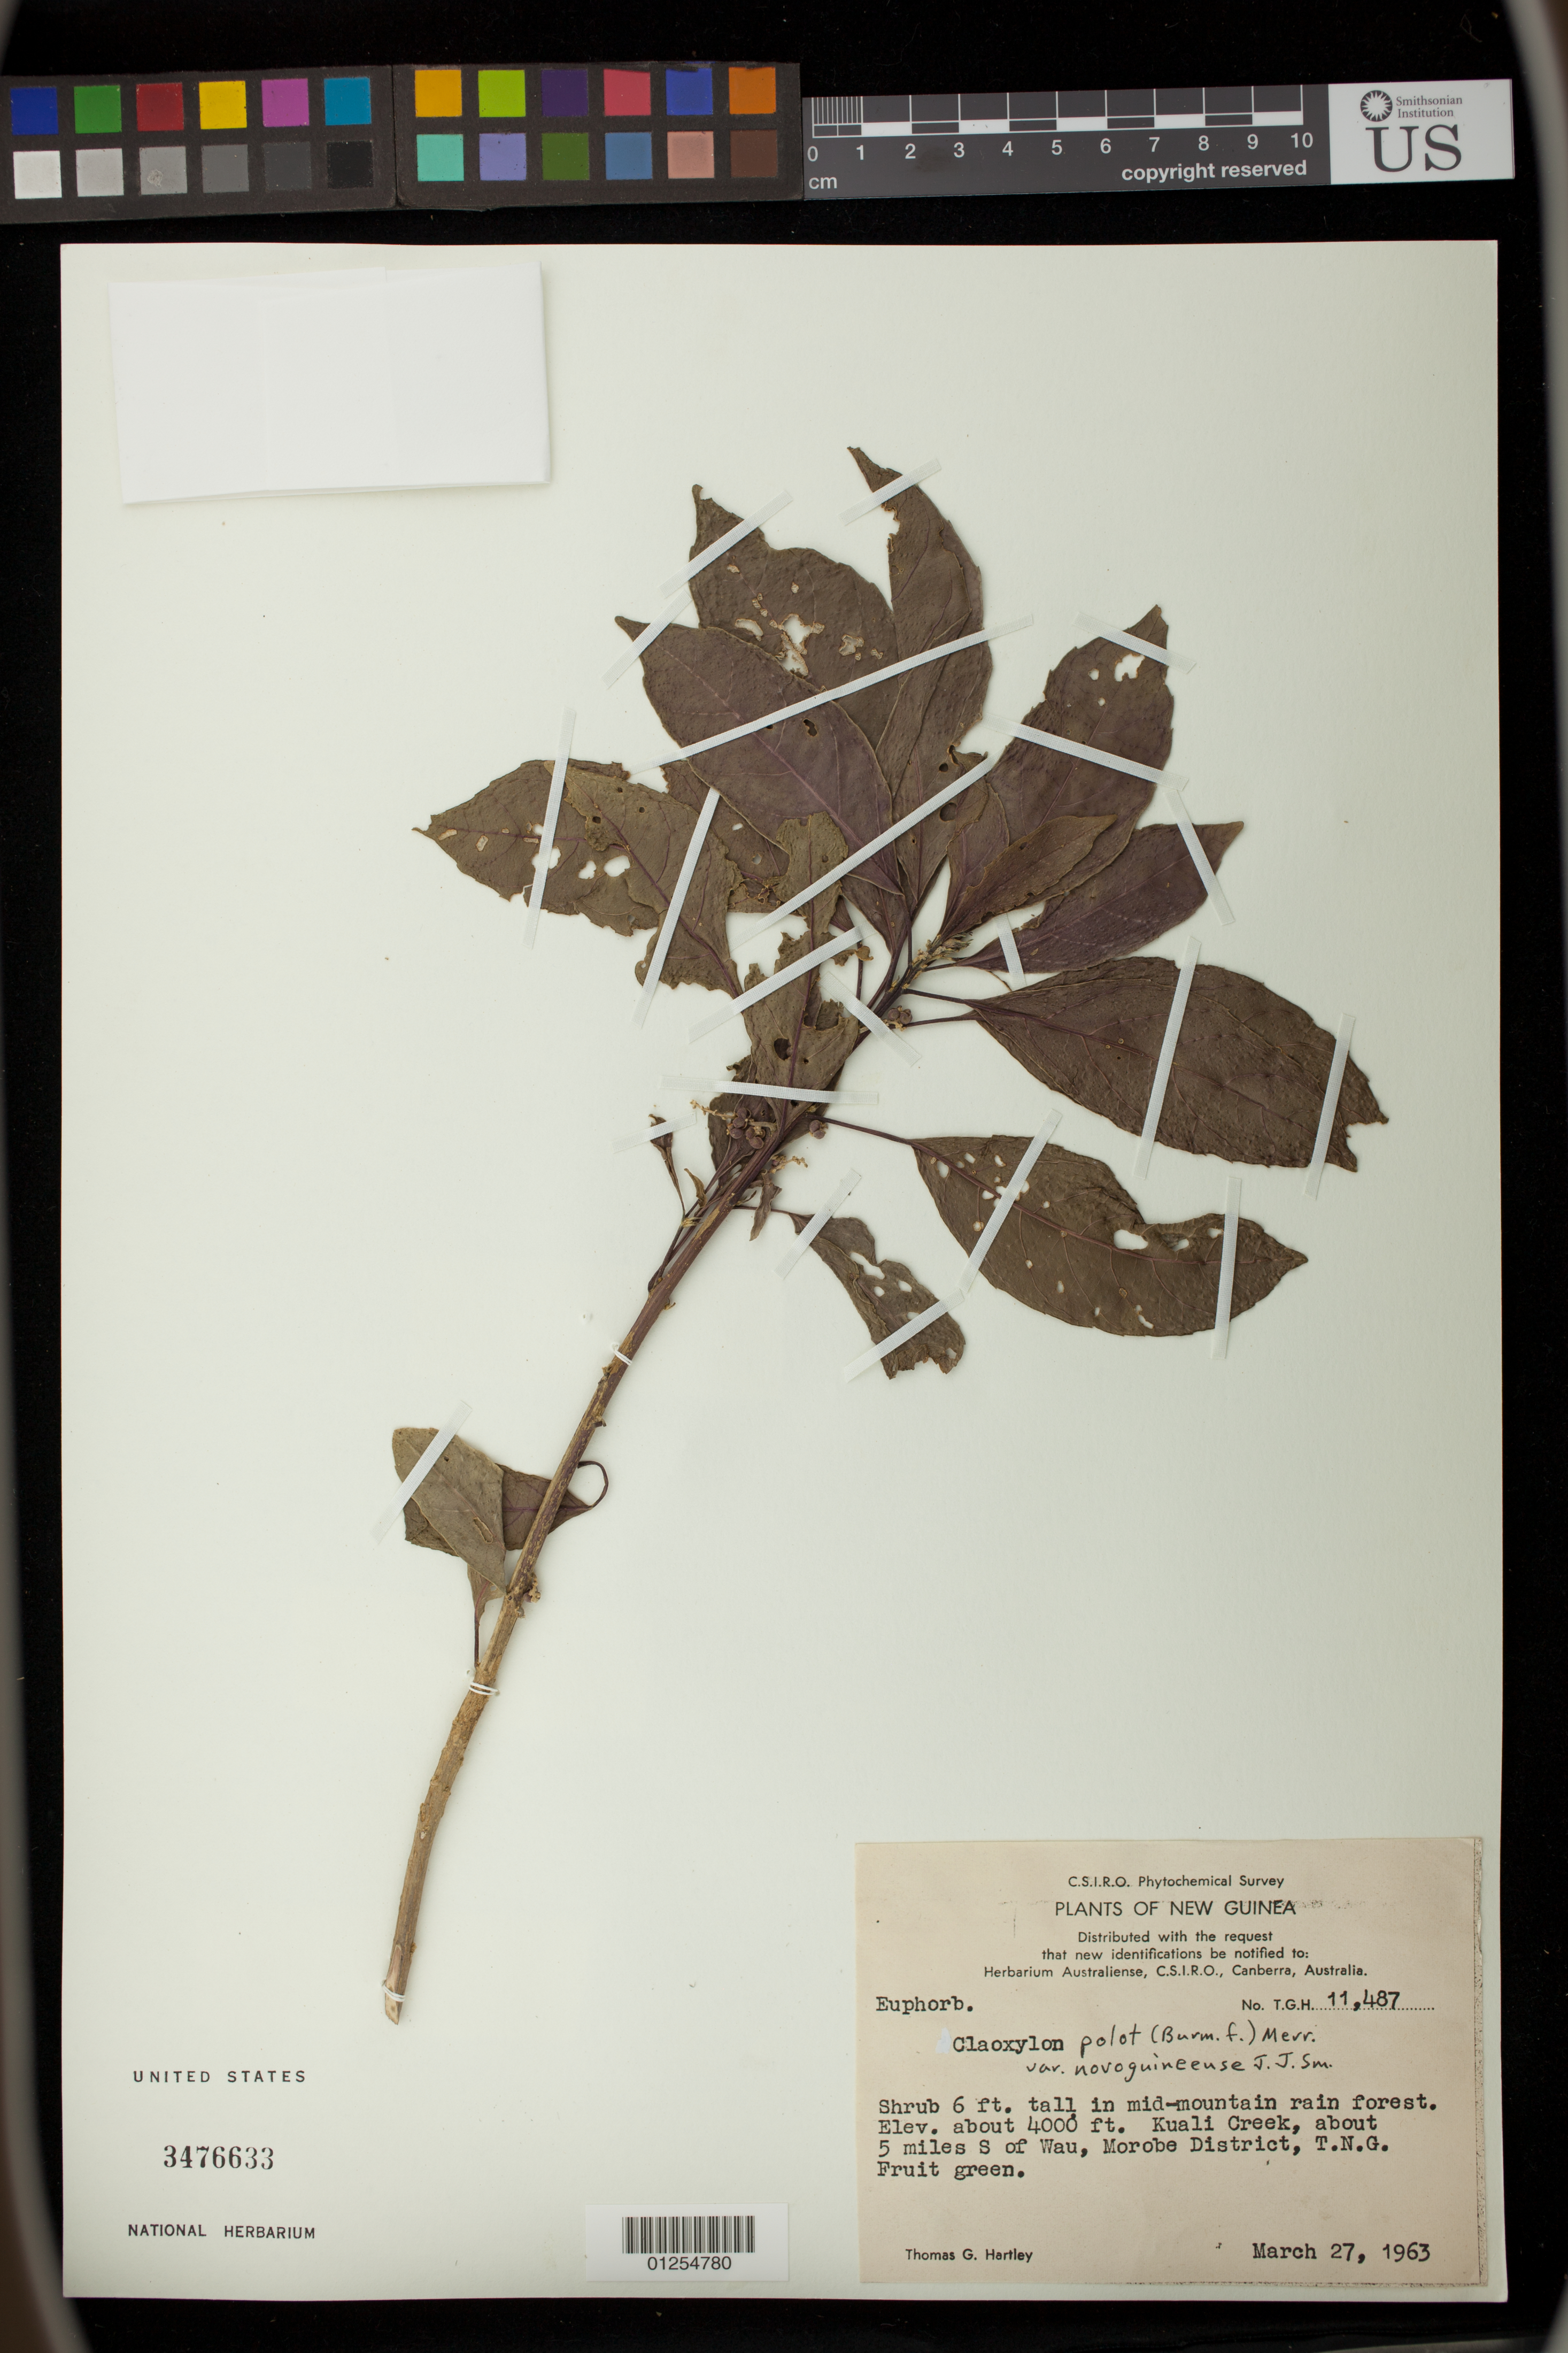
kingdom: Plantae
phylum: Tracheophyta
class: Magnoliopsida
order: Malpighiales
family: Euphorbiaceae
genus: Claoxylon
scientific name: Claoxylon polot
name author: (Burm. f.) Merr.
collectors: T. G. Hartley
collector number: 11487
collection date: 1963-03-27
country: Papua New Guinea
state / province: Morobe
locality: Kuali Creek, about 5 miles S of Wau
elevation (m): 1219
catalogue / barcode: US 3476633